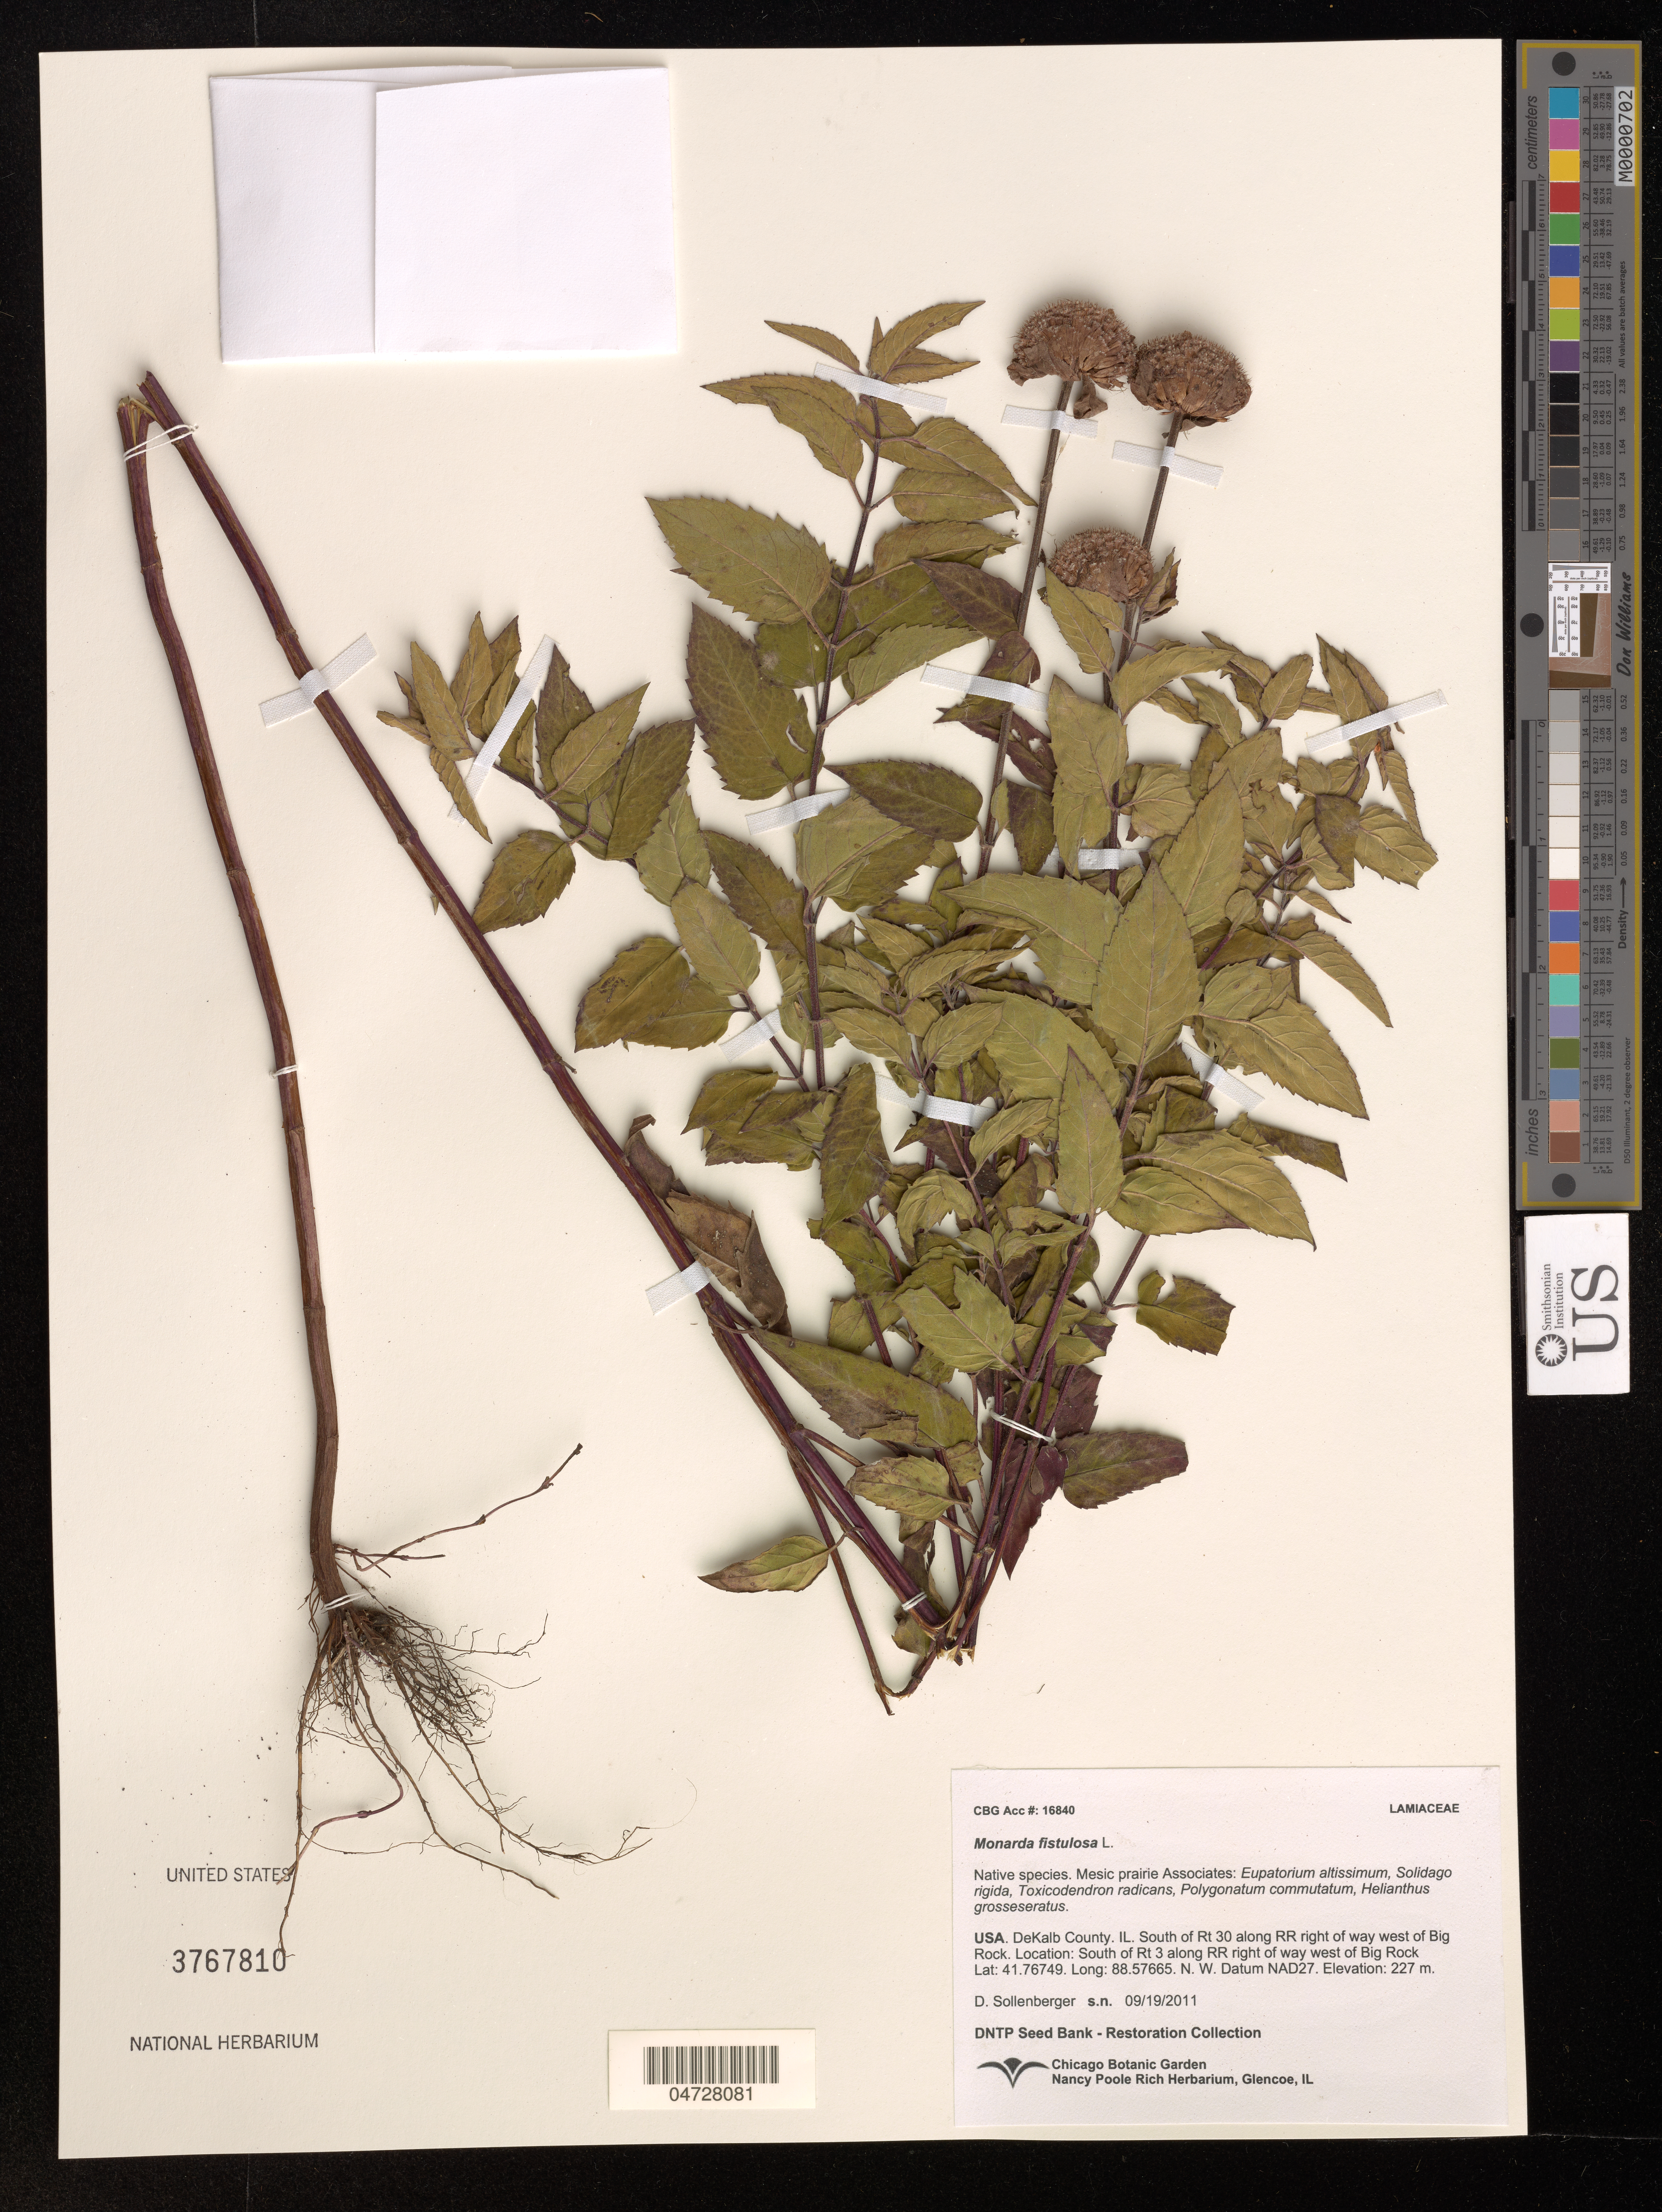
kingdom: Plantae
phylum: Tracheophyta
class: Magnoliopsida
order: Lamiales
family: Lamiaceae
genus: Monarda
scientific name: Monarda fistulosa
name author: L.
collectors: D. Sollenberger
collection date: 2011-09-19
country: United States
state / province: Illinois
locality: DeKalb County. South of Rt 30 along RR right of way west of Big Rock. South of Rt 3 along RR right of way west of Big Rock.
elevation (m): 227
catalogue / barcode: US 3767810